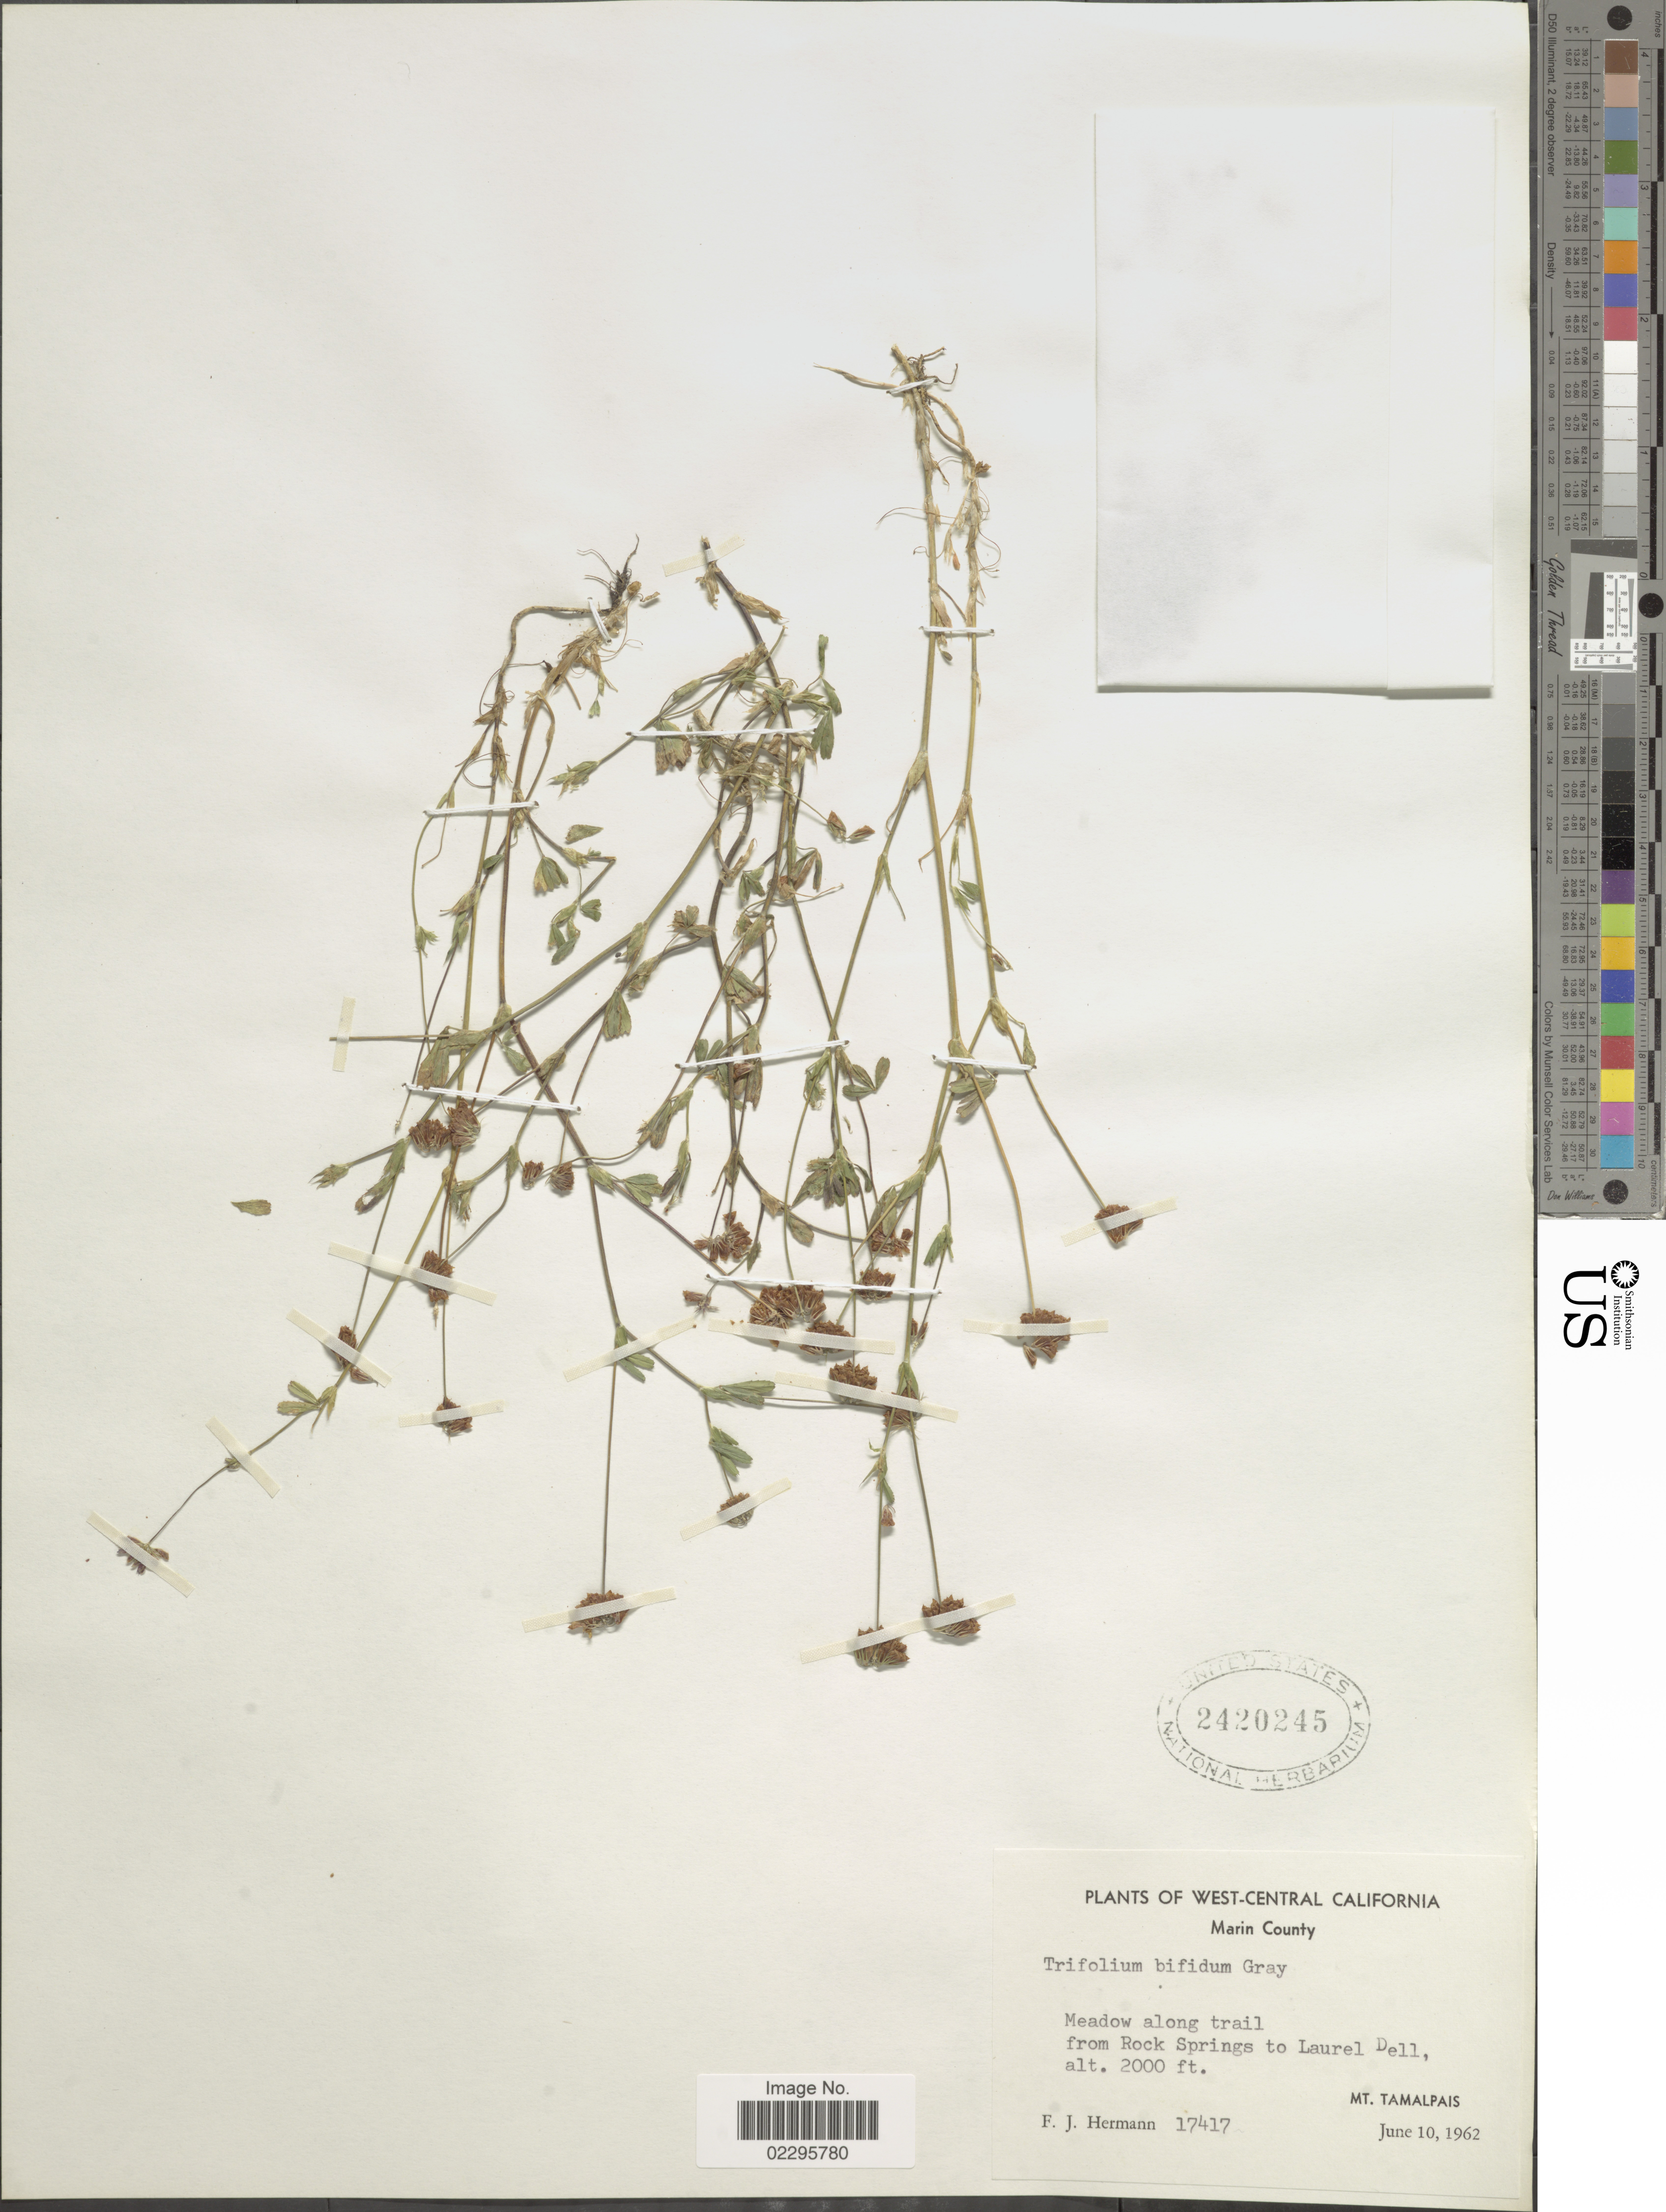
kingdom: Plantae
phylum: Tracheophyta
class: Magnoliopsida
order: Fabales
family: Fabaceae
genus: Trifolium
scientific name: Trifolium bifidum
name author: A. Gray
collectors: F. J. Hermann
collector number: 17417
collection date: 1962-06-10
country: United States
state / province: California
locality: West-Central California, meadow along trail from Rock Springs to Laurel Dell, Mt. Tamalpais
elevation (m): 610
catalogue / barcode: US 2420245